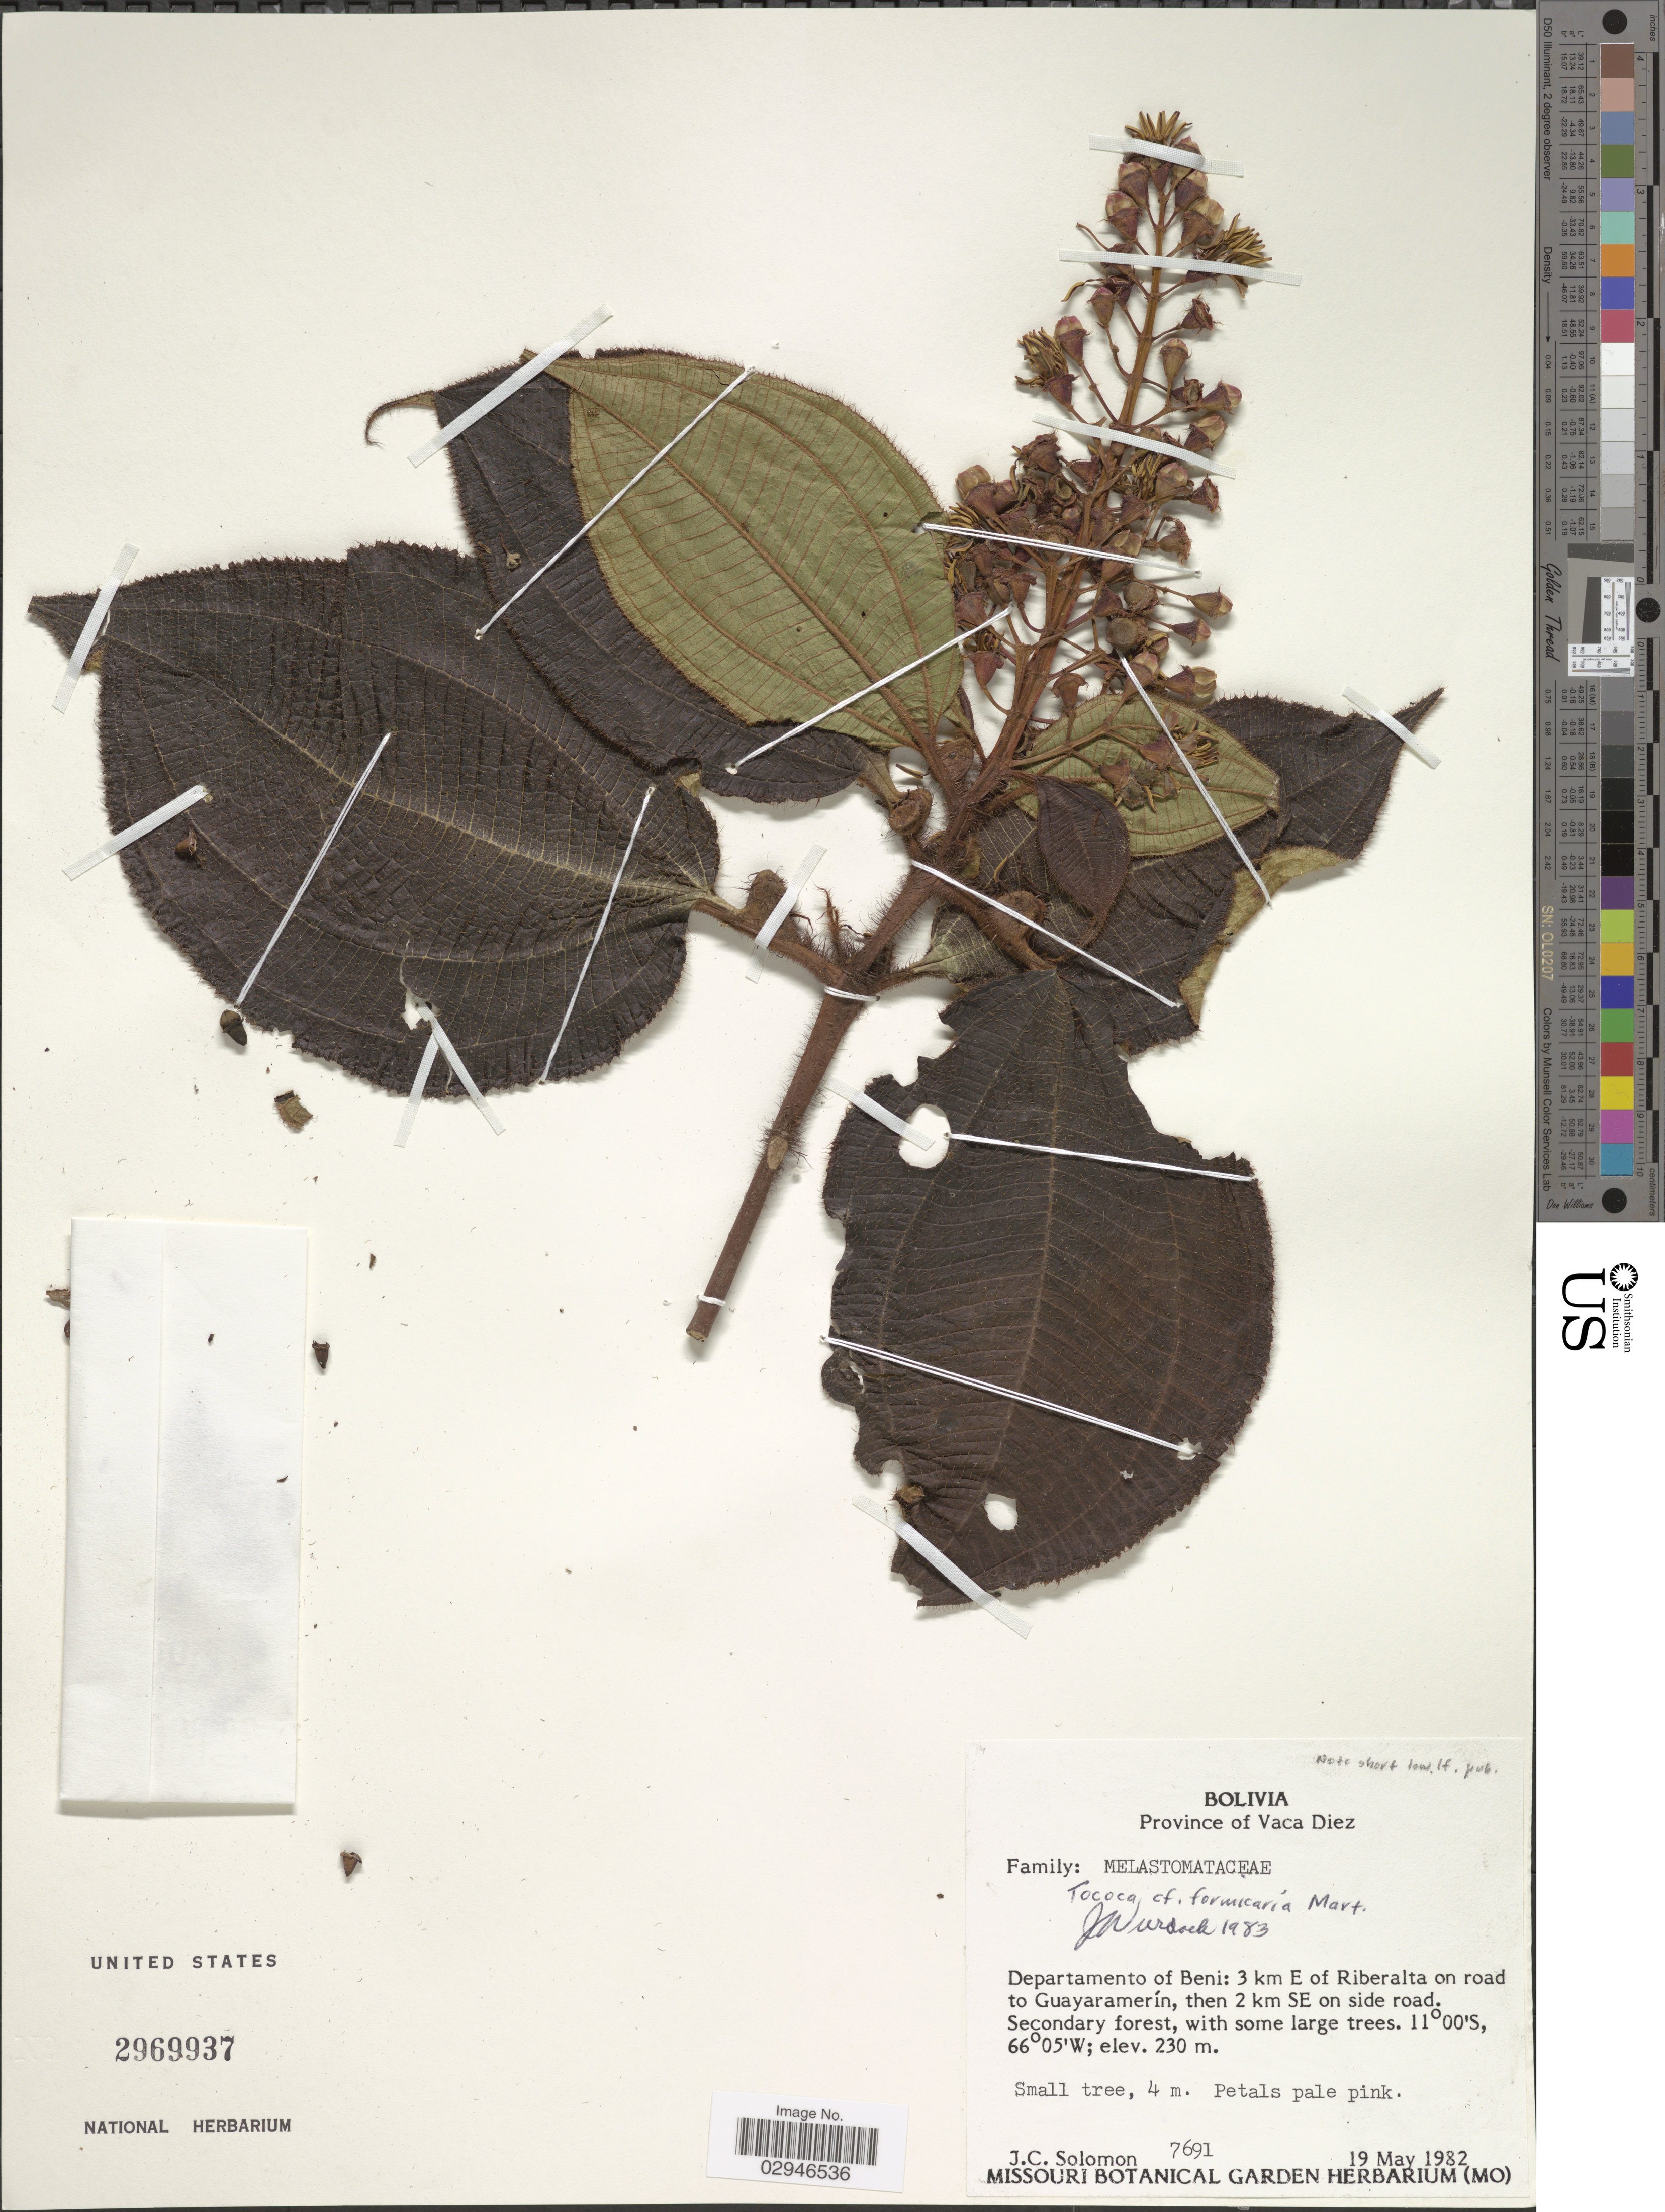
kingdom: Plantae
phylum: Tracheophyta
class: Magnoliopsida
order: Myrtales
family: Melastomataceae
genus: Tococa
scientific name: Tococa formicaria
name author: Mart.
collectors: J. C. Solomon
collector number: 7691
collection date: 1982-05-19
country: Bolivia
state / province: Beni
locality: Province of Vaca Diez, Departamento of Beni, 3 km E of Riberalta on road to Guayaramerín, then 2 km SE on side road.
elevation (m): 230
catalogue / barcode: US 2969937